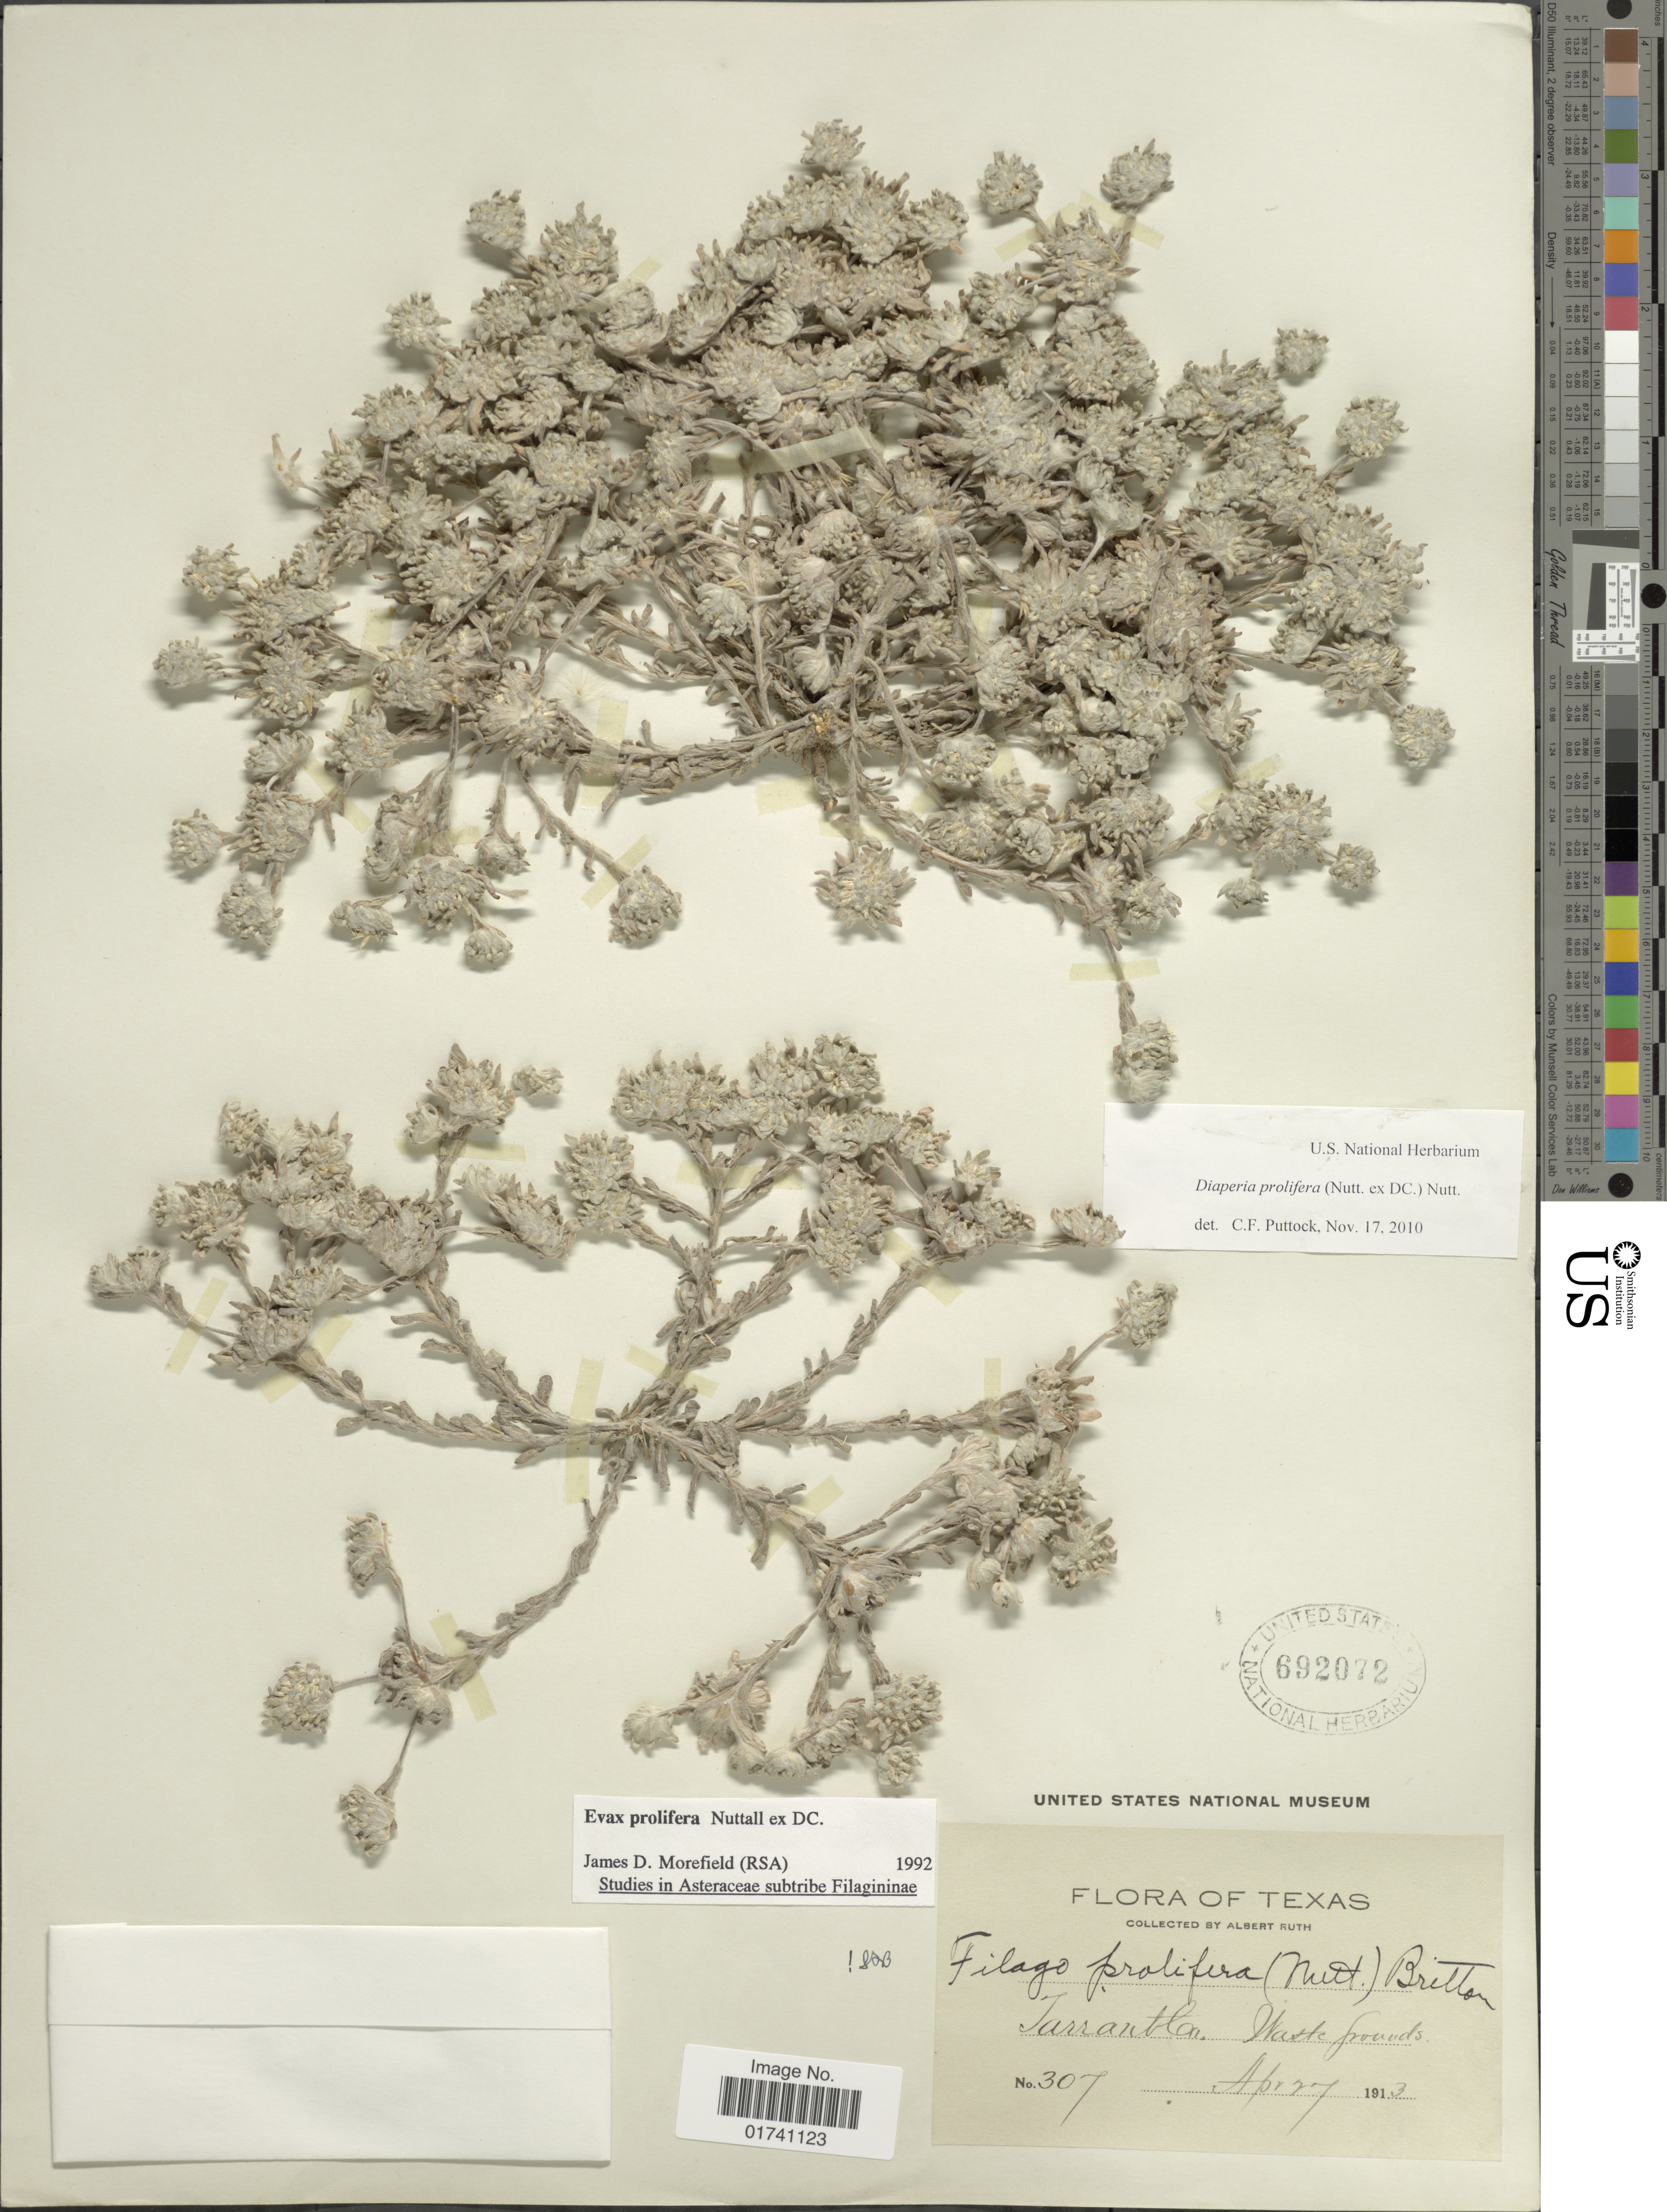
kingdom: Plantae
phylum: Tracheophyta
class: Magnoliopsida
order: Asterales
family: Asteraceae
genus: Diaperia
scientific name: Diaperia prolifera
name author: (Nutt. ex DC.) Morefield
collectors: A. Ruth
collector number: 307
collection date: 1913-04-07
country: United States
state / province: Texas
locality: Tarrantlan. Monte Grounds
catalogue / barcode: US 692072